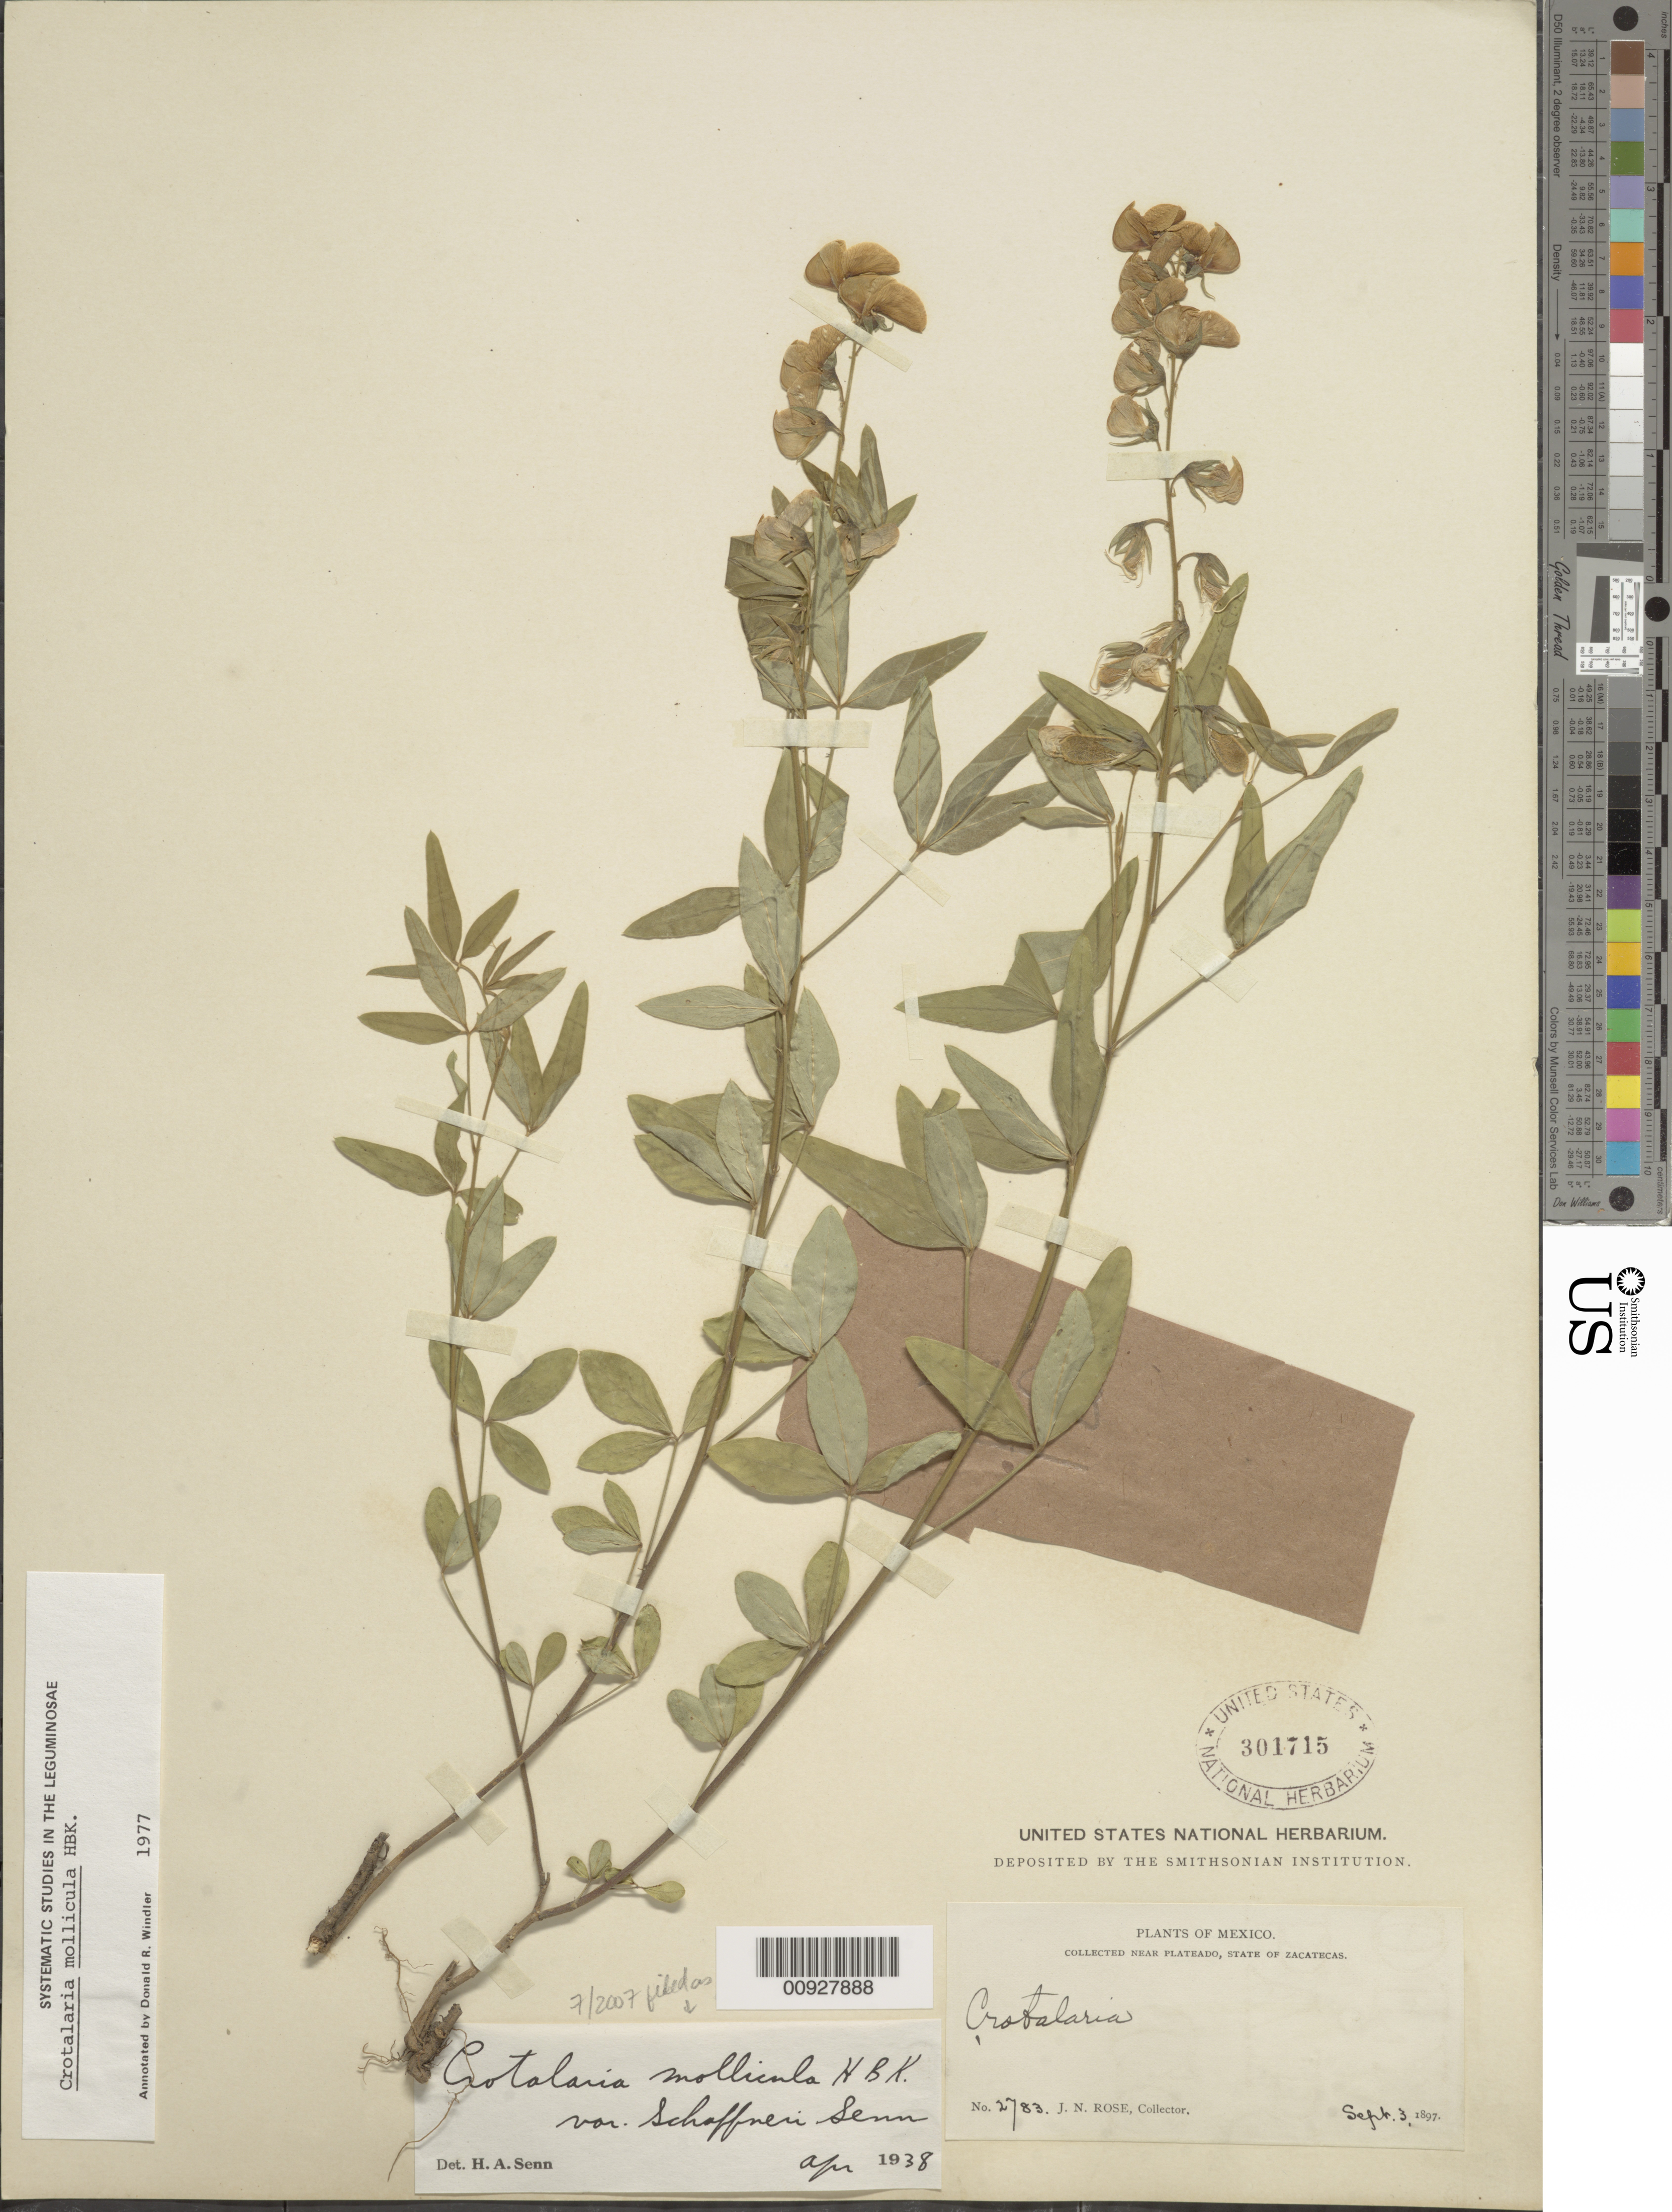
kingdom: Plantae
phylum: Tracheophyta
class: Magnoliopsida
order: Fabales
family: Fabaceae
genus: Crotalaria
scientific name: Crotalaria mollicula var. schaffneri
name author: H. Senn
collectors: J. N. Rose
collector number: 2783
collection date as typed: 03 Sep 1897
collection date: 1897-09-03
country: Mexico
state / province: Zacatecas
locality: Near Plateado, State of Zacatecas.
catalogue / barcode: US 301715